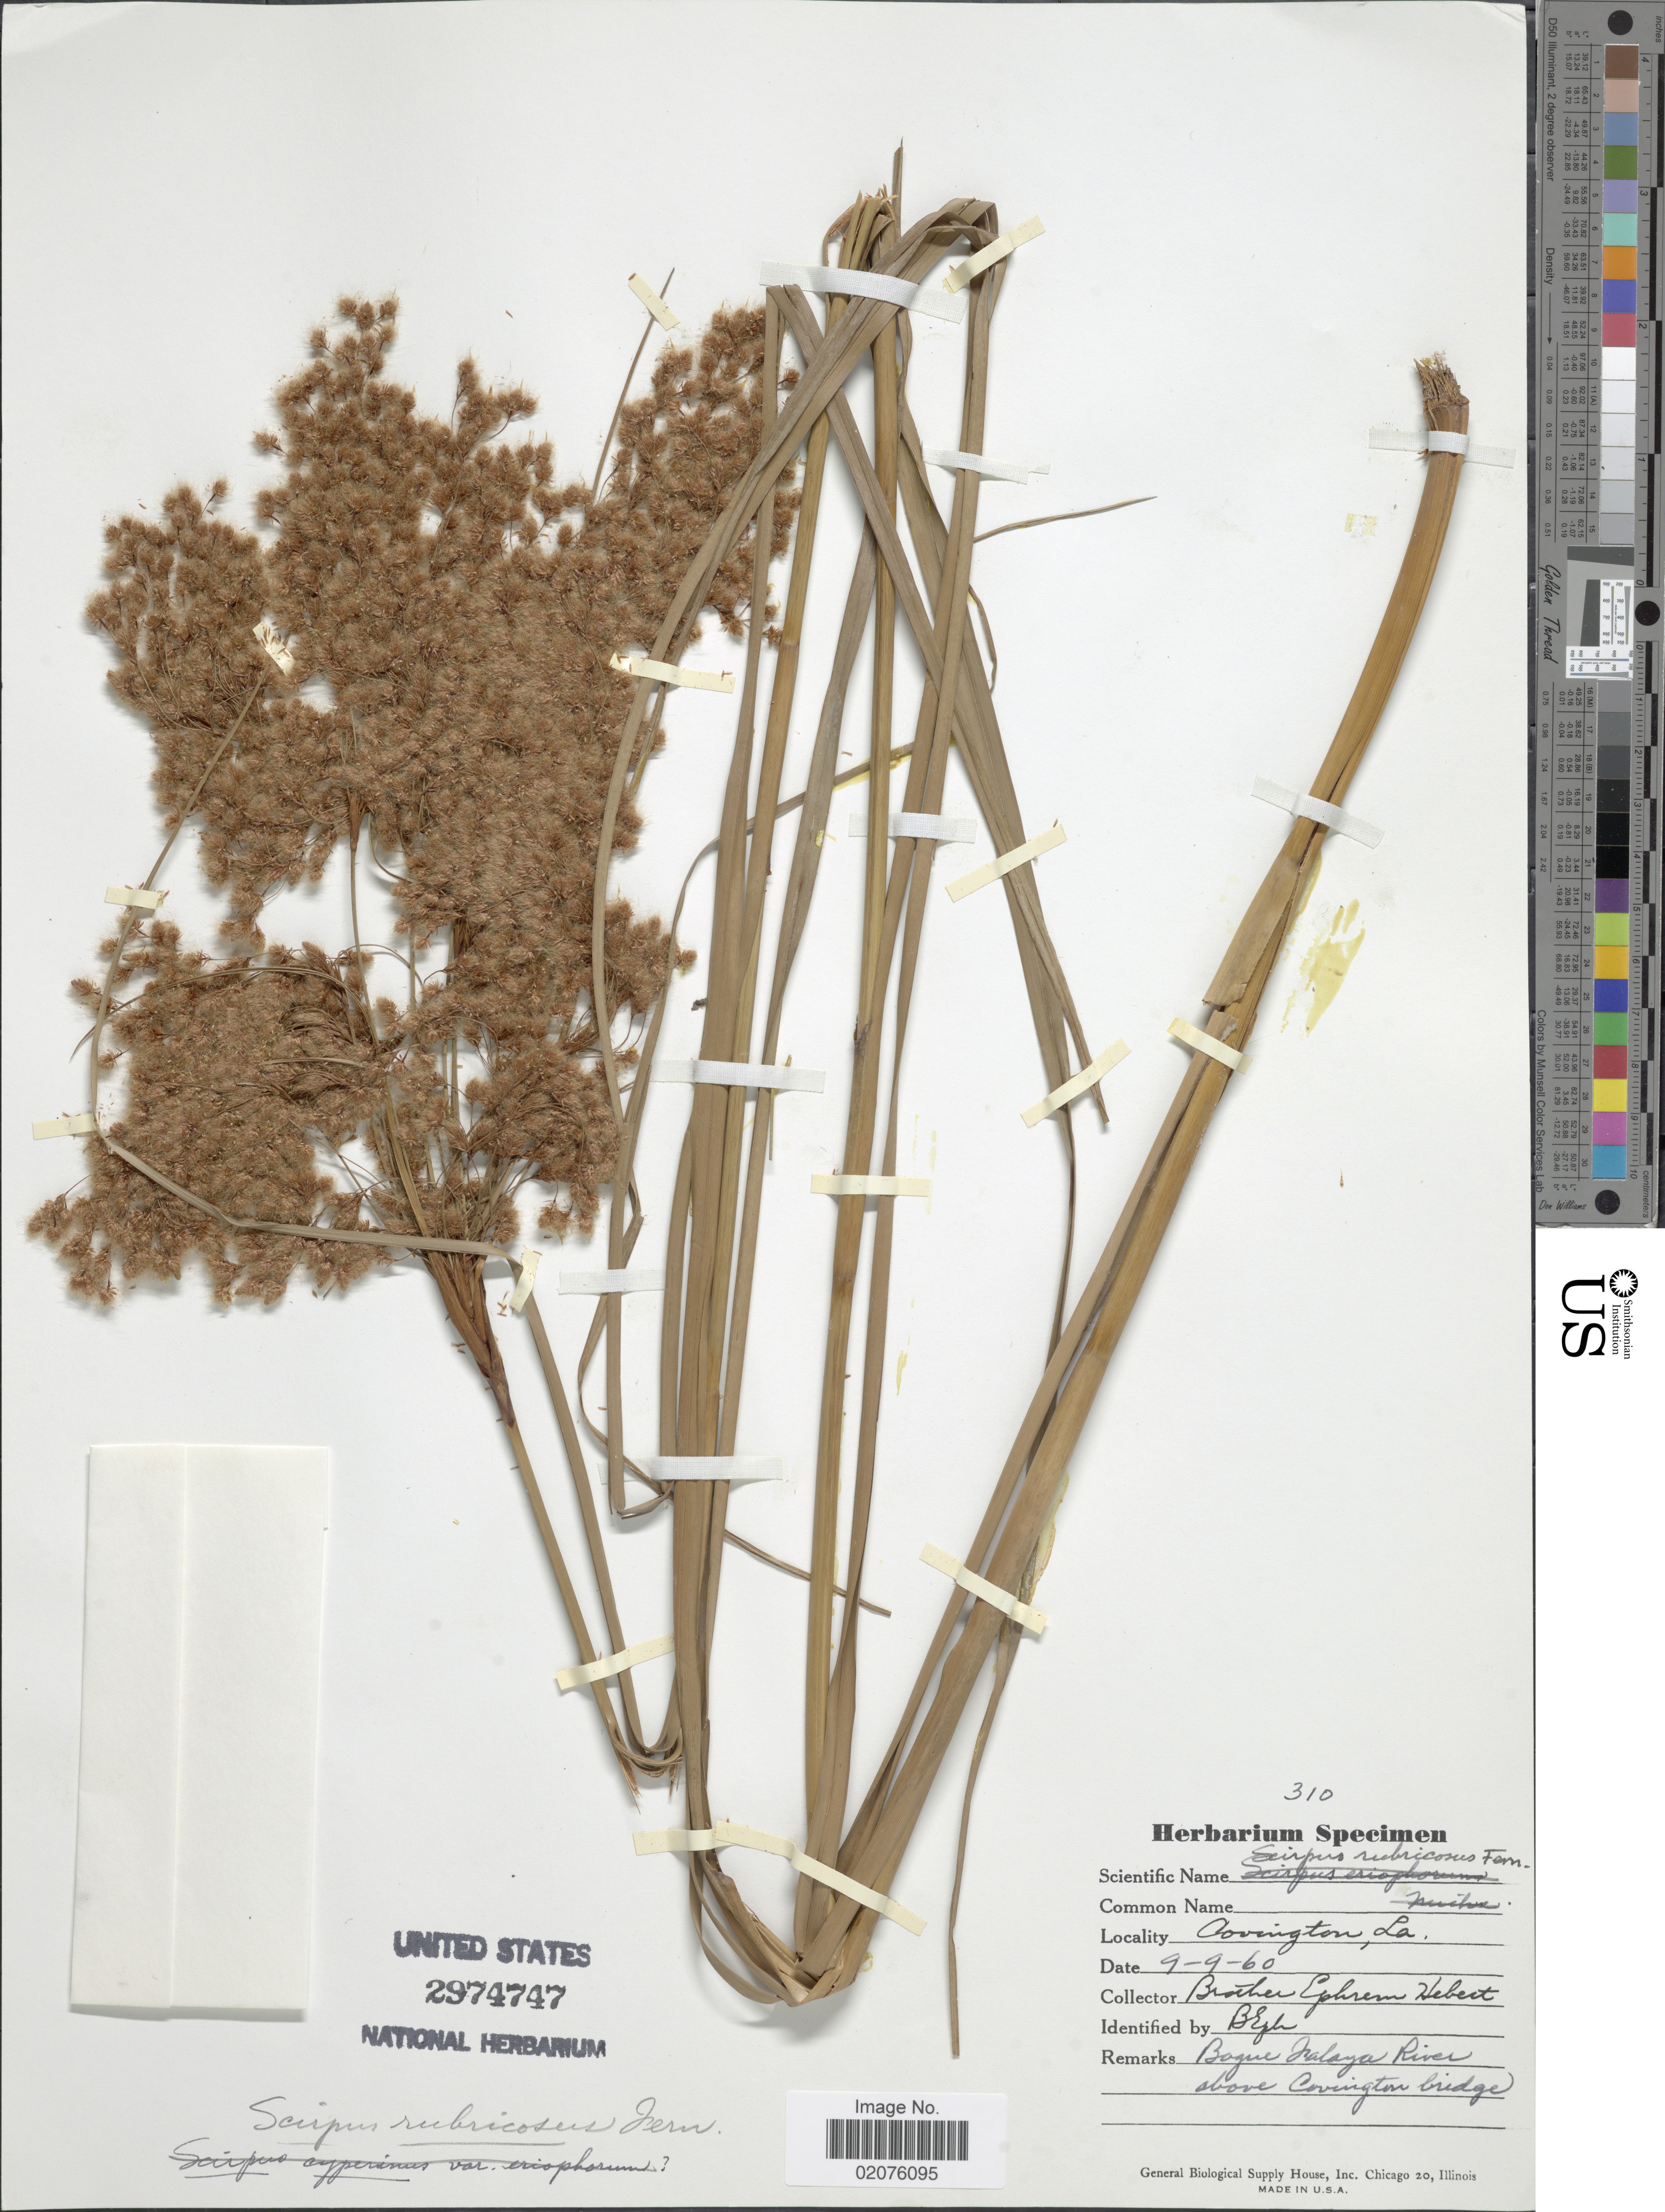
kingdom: Plantae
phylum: Tracheophyta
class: Liliopsida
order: Poales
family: Cyperaceae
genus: Scirpus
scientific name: Scirpus rubricosus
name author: Fernald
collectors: E. Hebert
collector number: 310?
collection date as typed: Transcribed d/m/y: 9/9/60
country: United States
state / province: Louisiana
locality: Covington, La.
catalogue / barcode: US 2974747